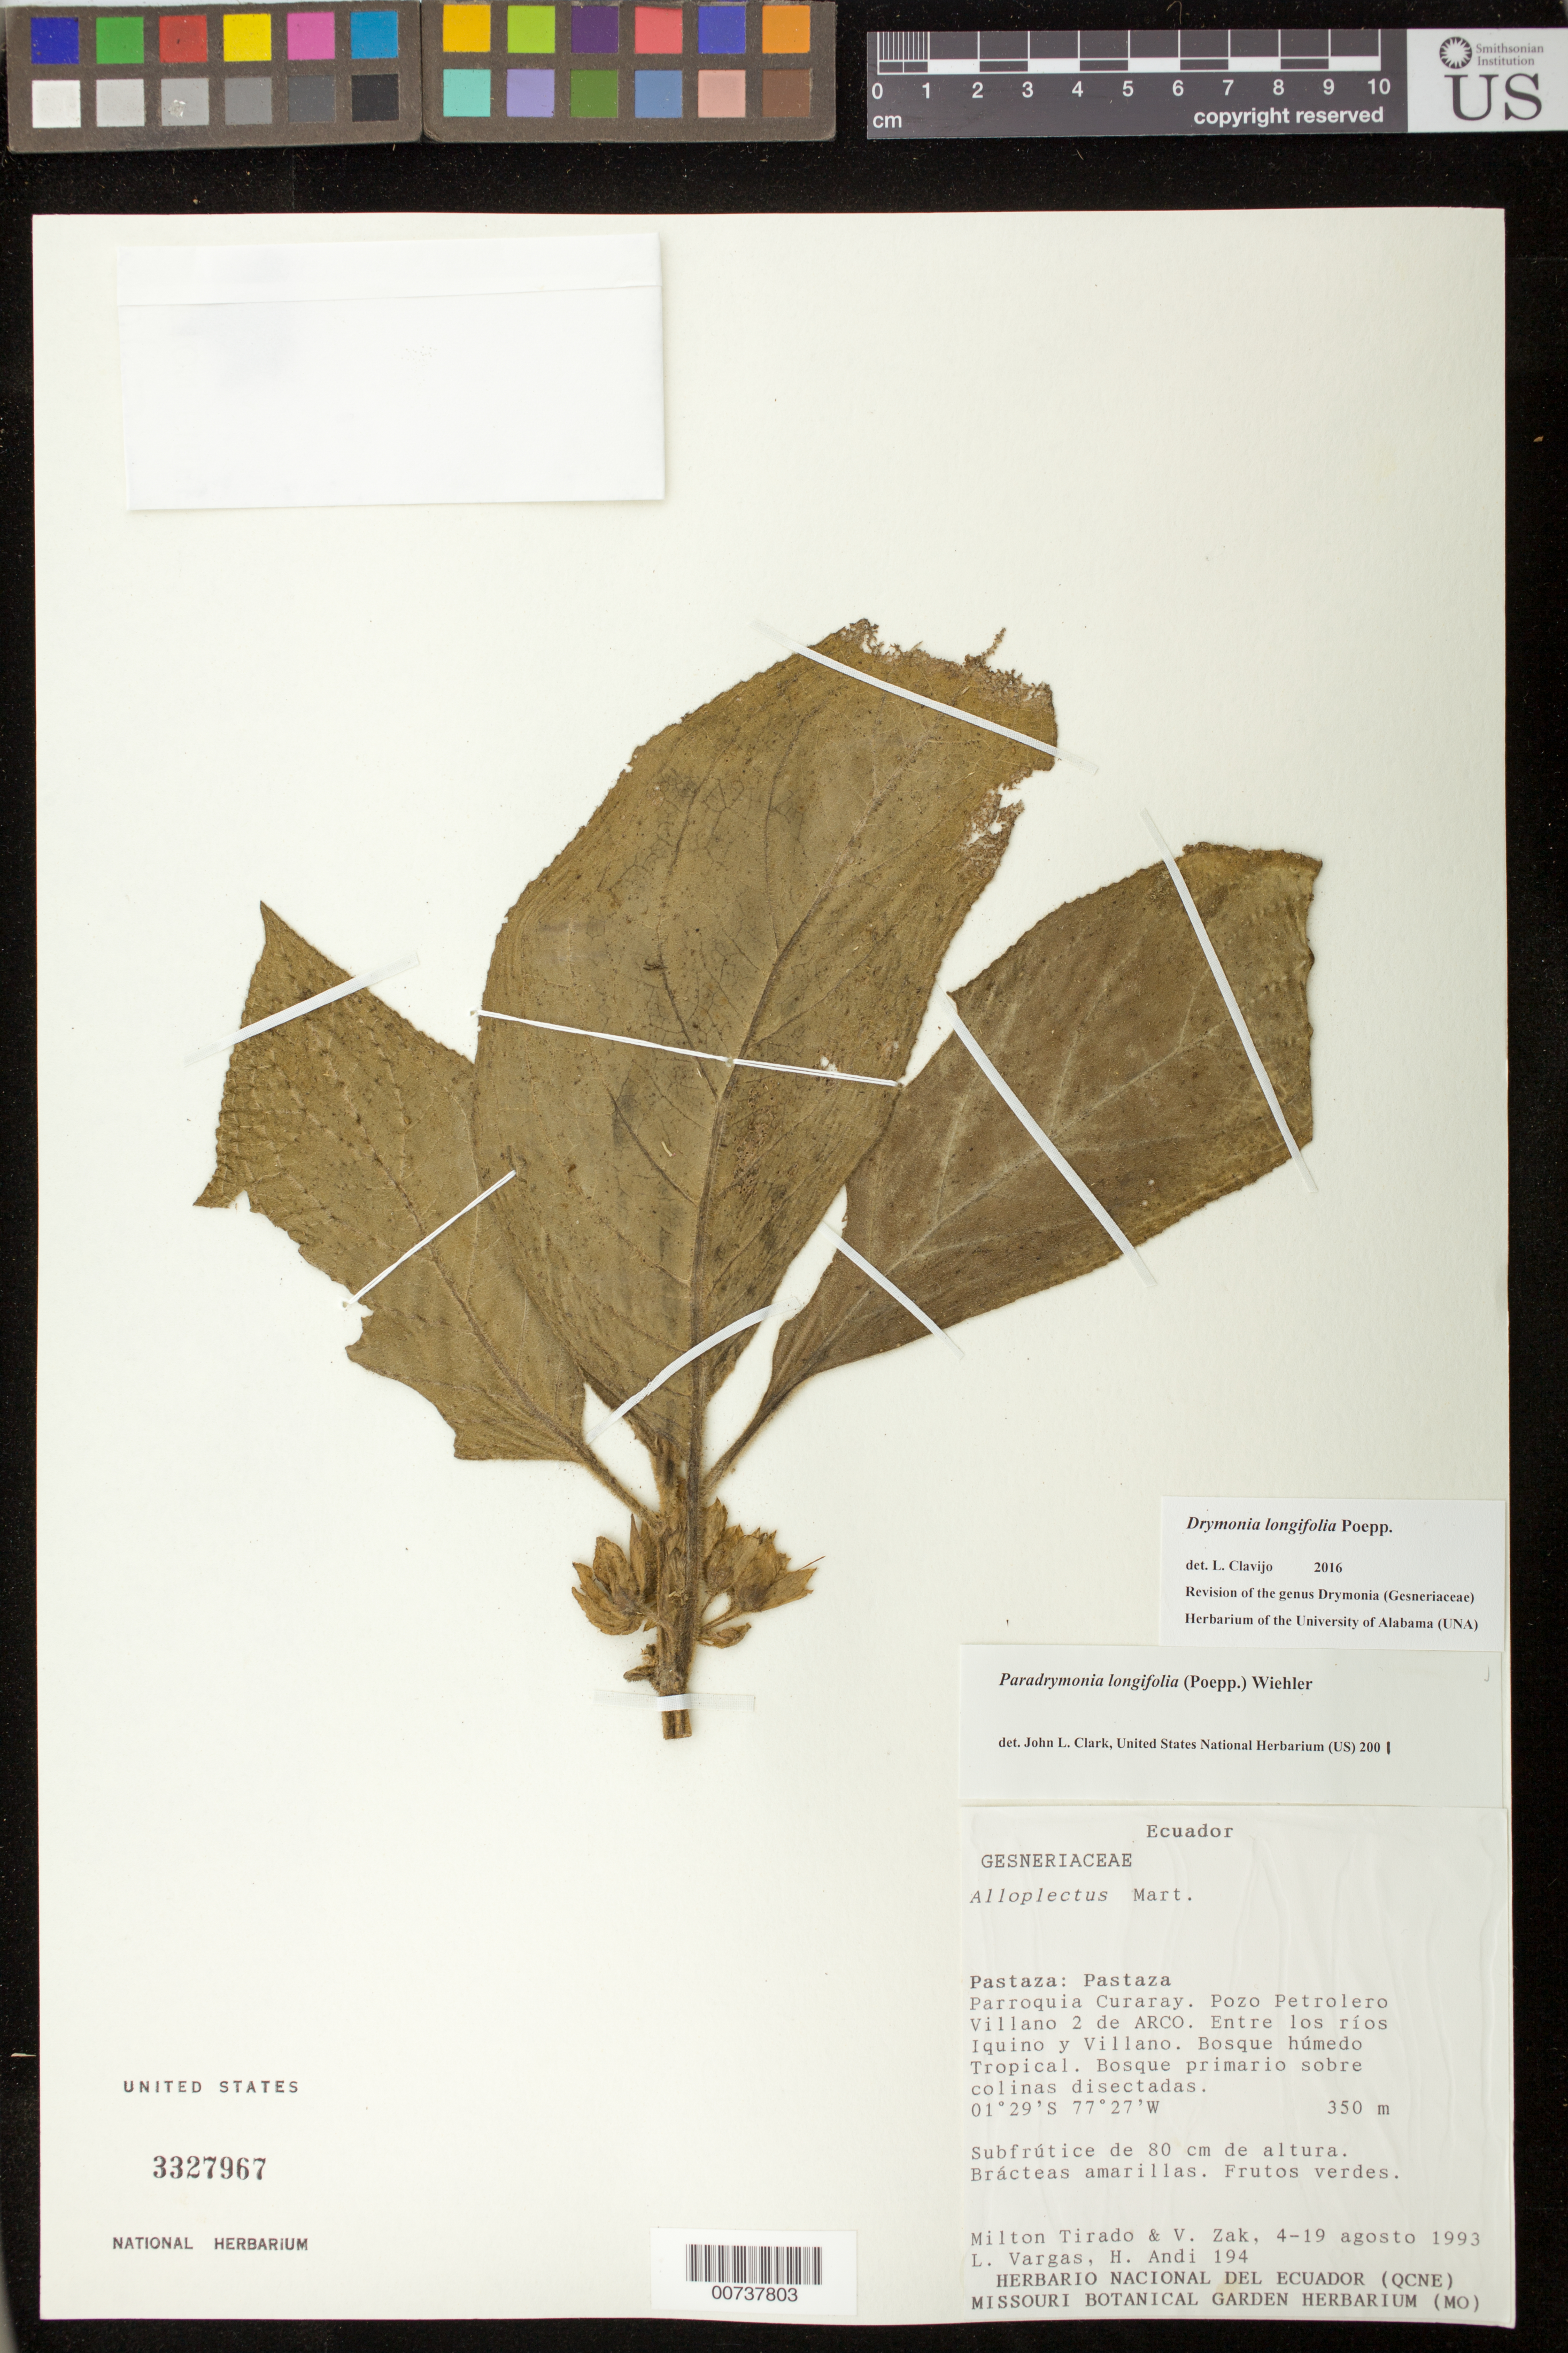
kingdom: Plantae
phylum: Tracheophyta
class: Magnoliopsida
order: Lamiales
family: Gesneriaceae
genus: Drymonia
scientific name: Drymonia longifolia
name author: Poepp.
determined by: Clavijo, L.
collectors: M. Tirado, V. Zak, L. Vargas & H. Andi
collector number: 194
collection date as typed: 4-19 Aug 1993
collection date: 1993-08-04/1993-08-19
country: Ecuador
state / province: Pastaza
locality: Pastaza Cantón; Parroquia Curaray, Pozo Petrolero Villano 2 de ARCO, entre los ríos Iquino y Villano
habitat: Bosque húmedo tropical; bosque primario sobre colinas disectadas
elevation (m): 350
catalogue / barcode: US 3327967